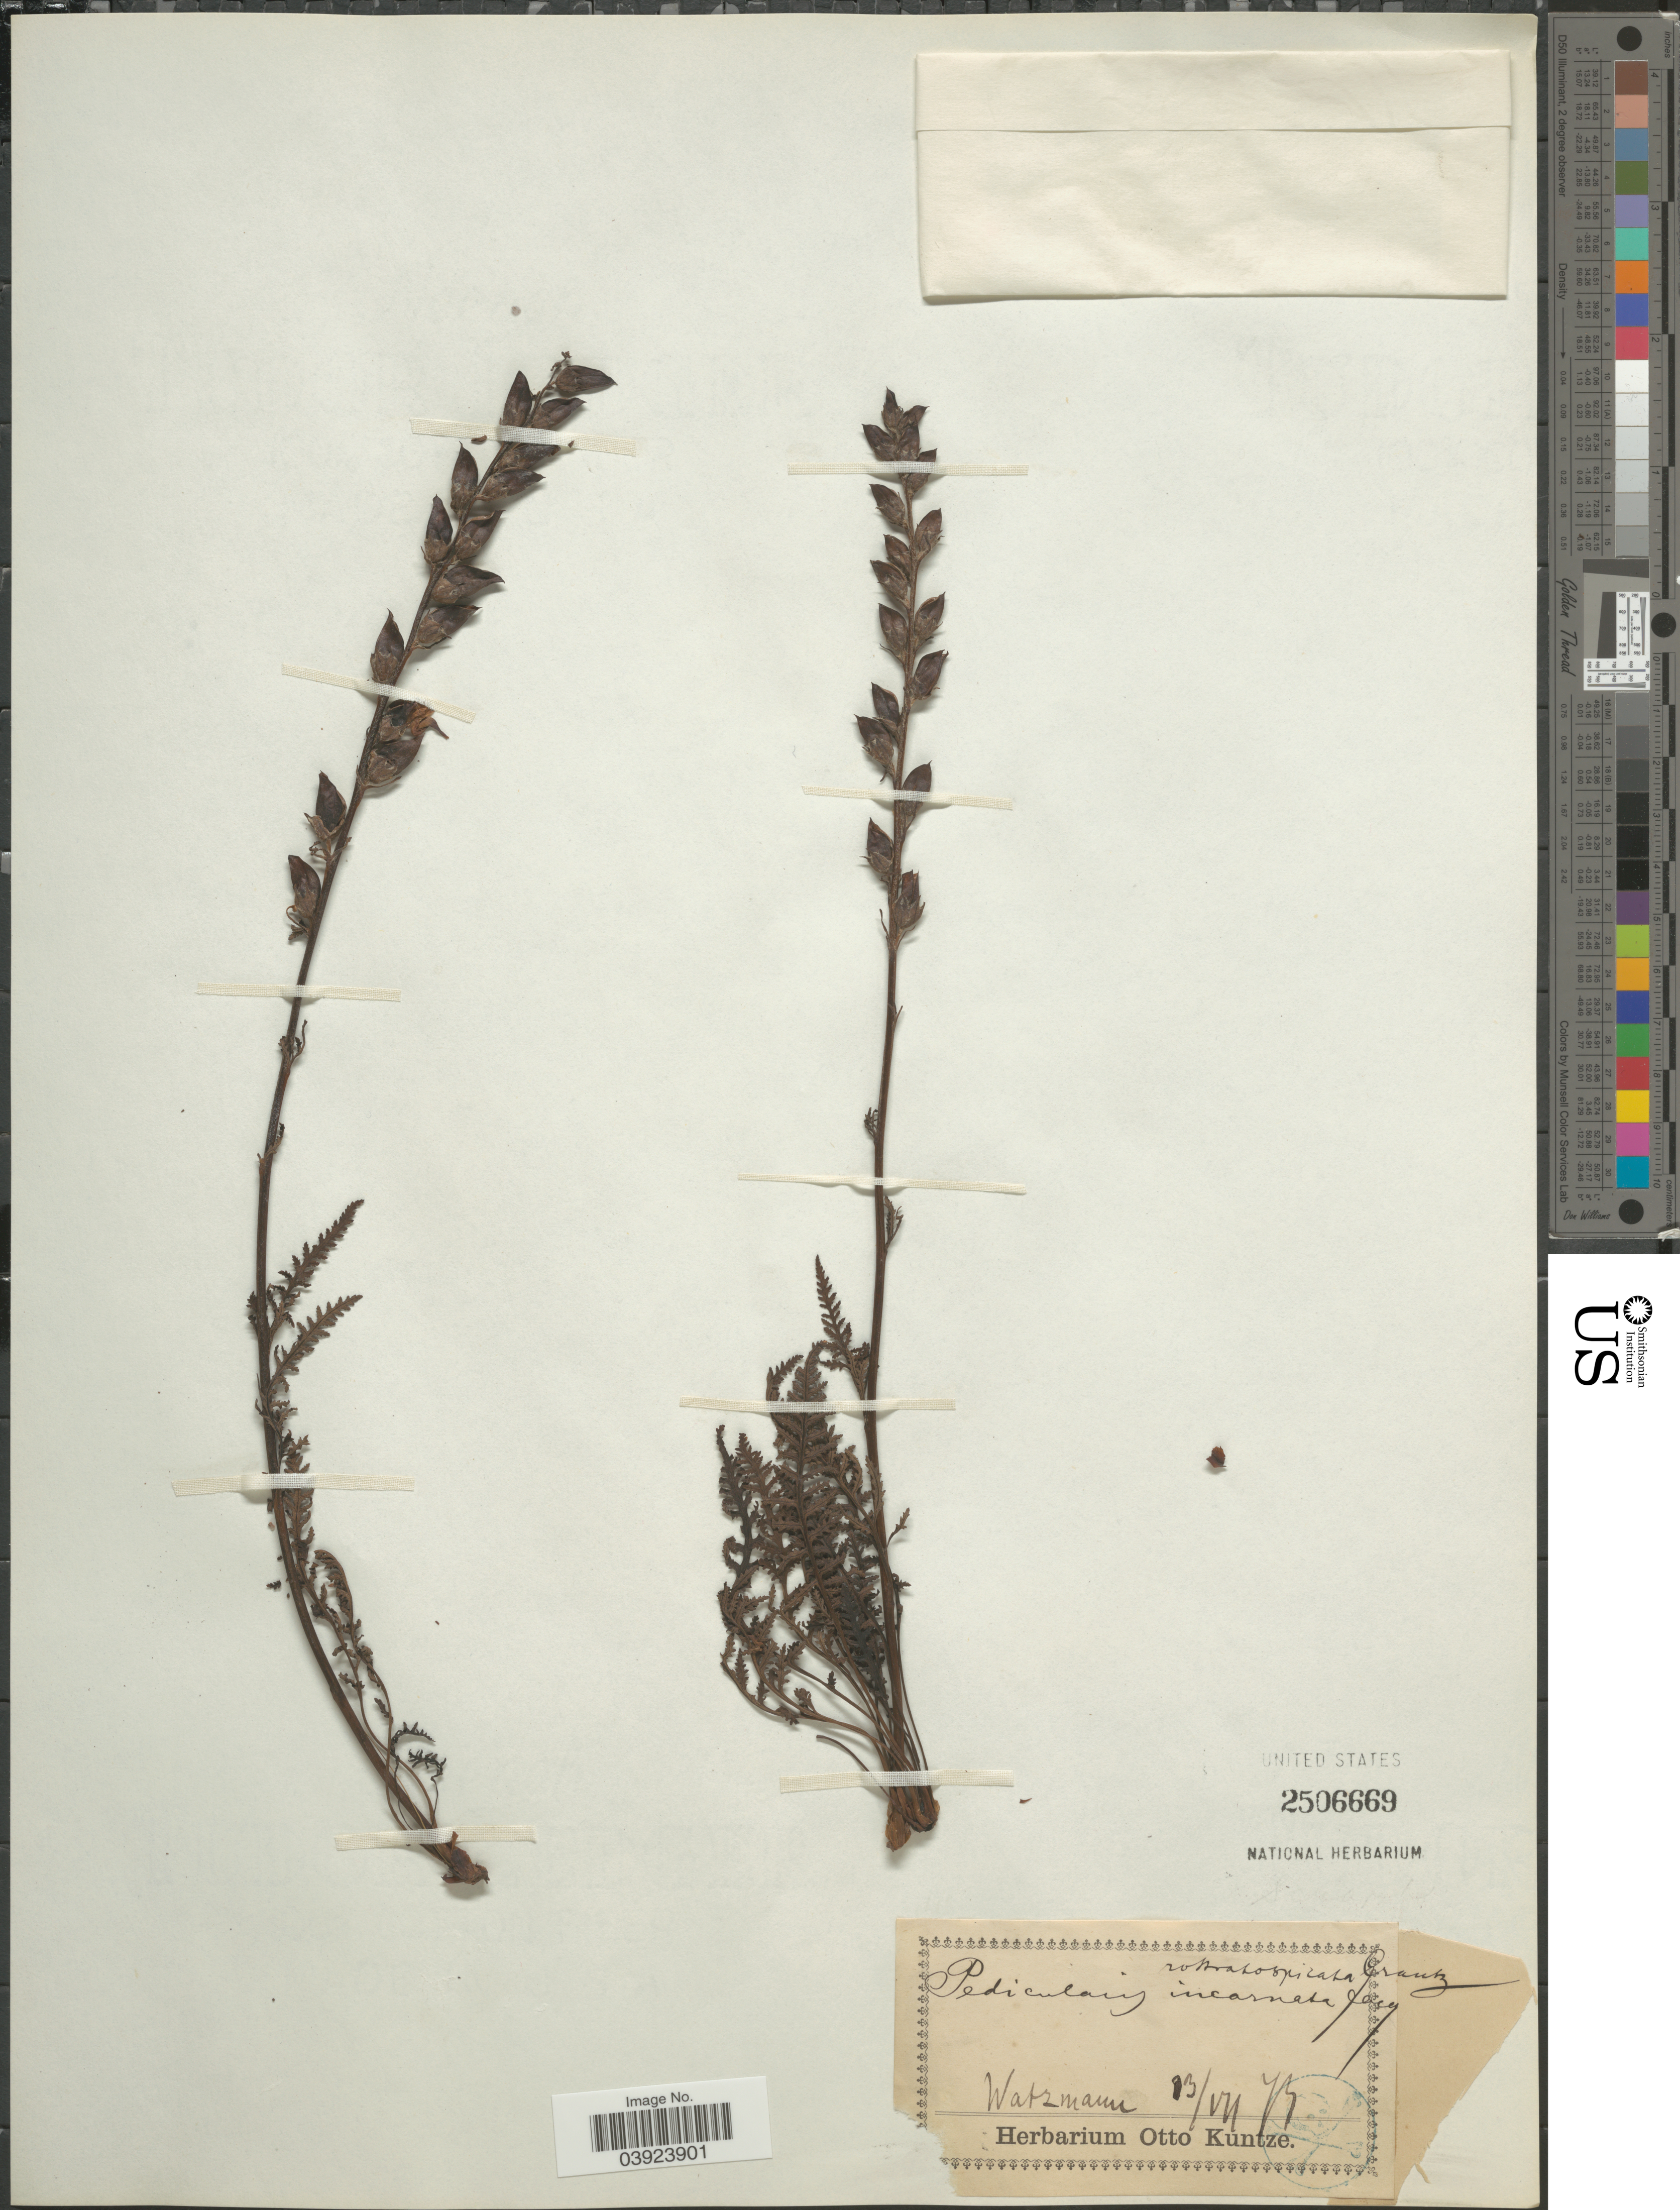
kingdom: Plantae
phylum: Tracheophyta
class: Magnoliopsida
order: Lamiales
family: Orobanchaceae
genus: Pedicularis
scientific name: Pedicularis incarnata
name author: L.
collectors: ex herb. Otto Kuntze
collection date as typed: Transcribed d/m/y: 13/7/73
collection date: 1873-07-13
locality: Watzmann [unsure placement].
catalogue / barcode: US 2506669